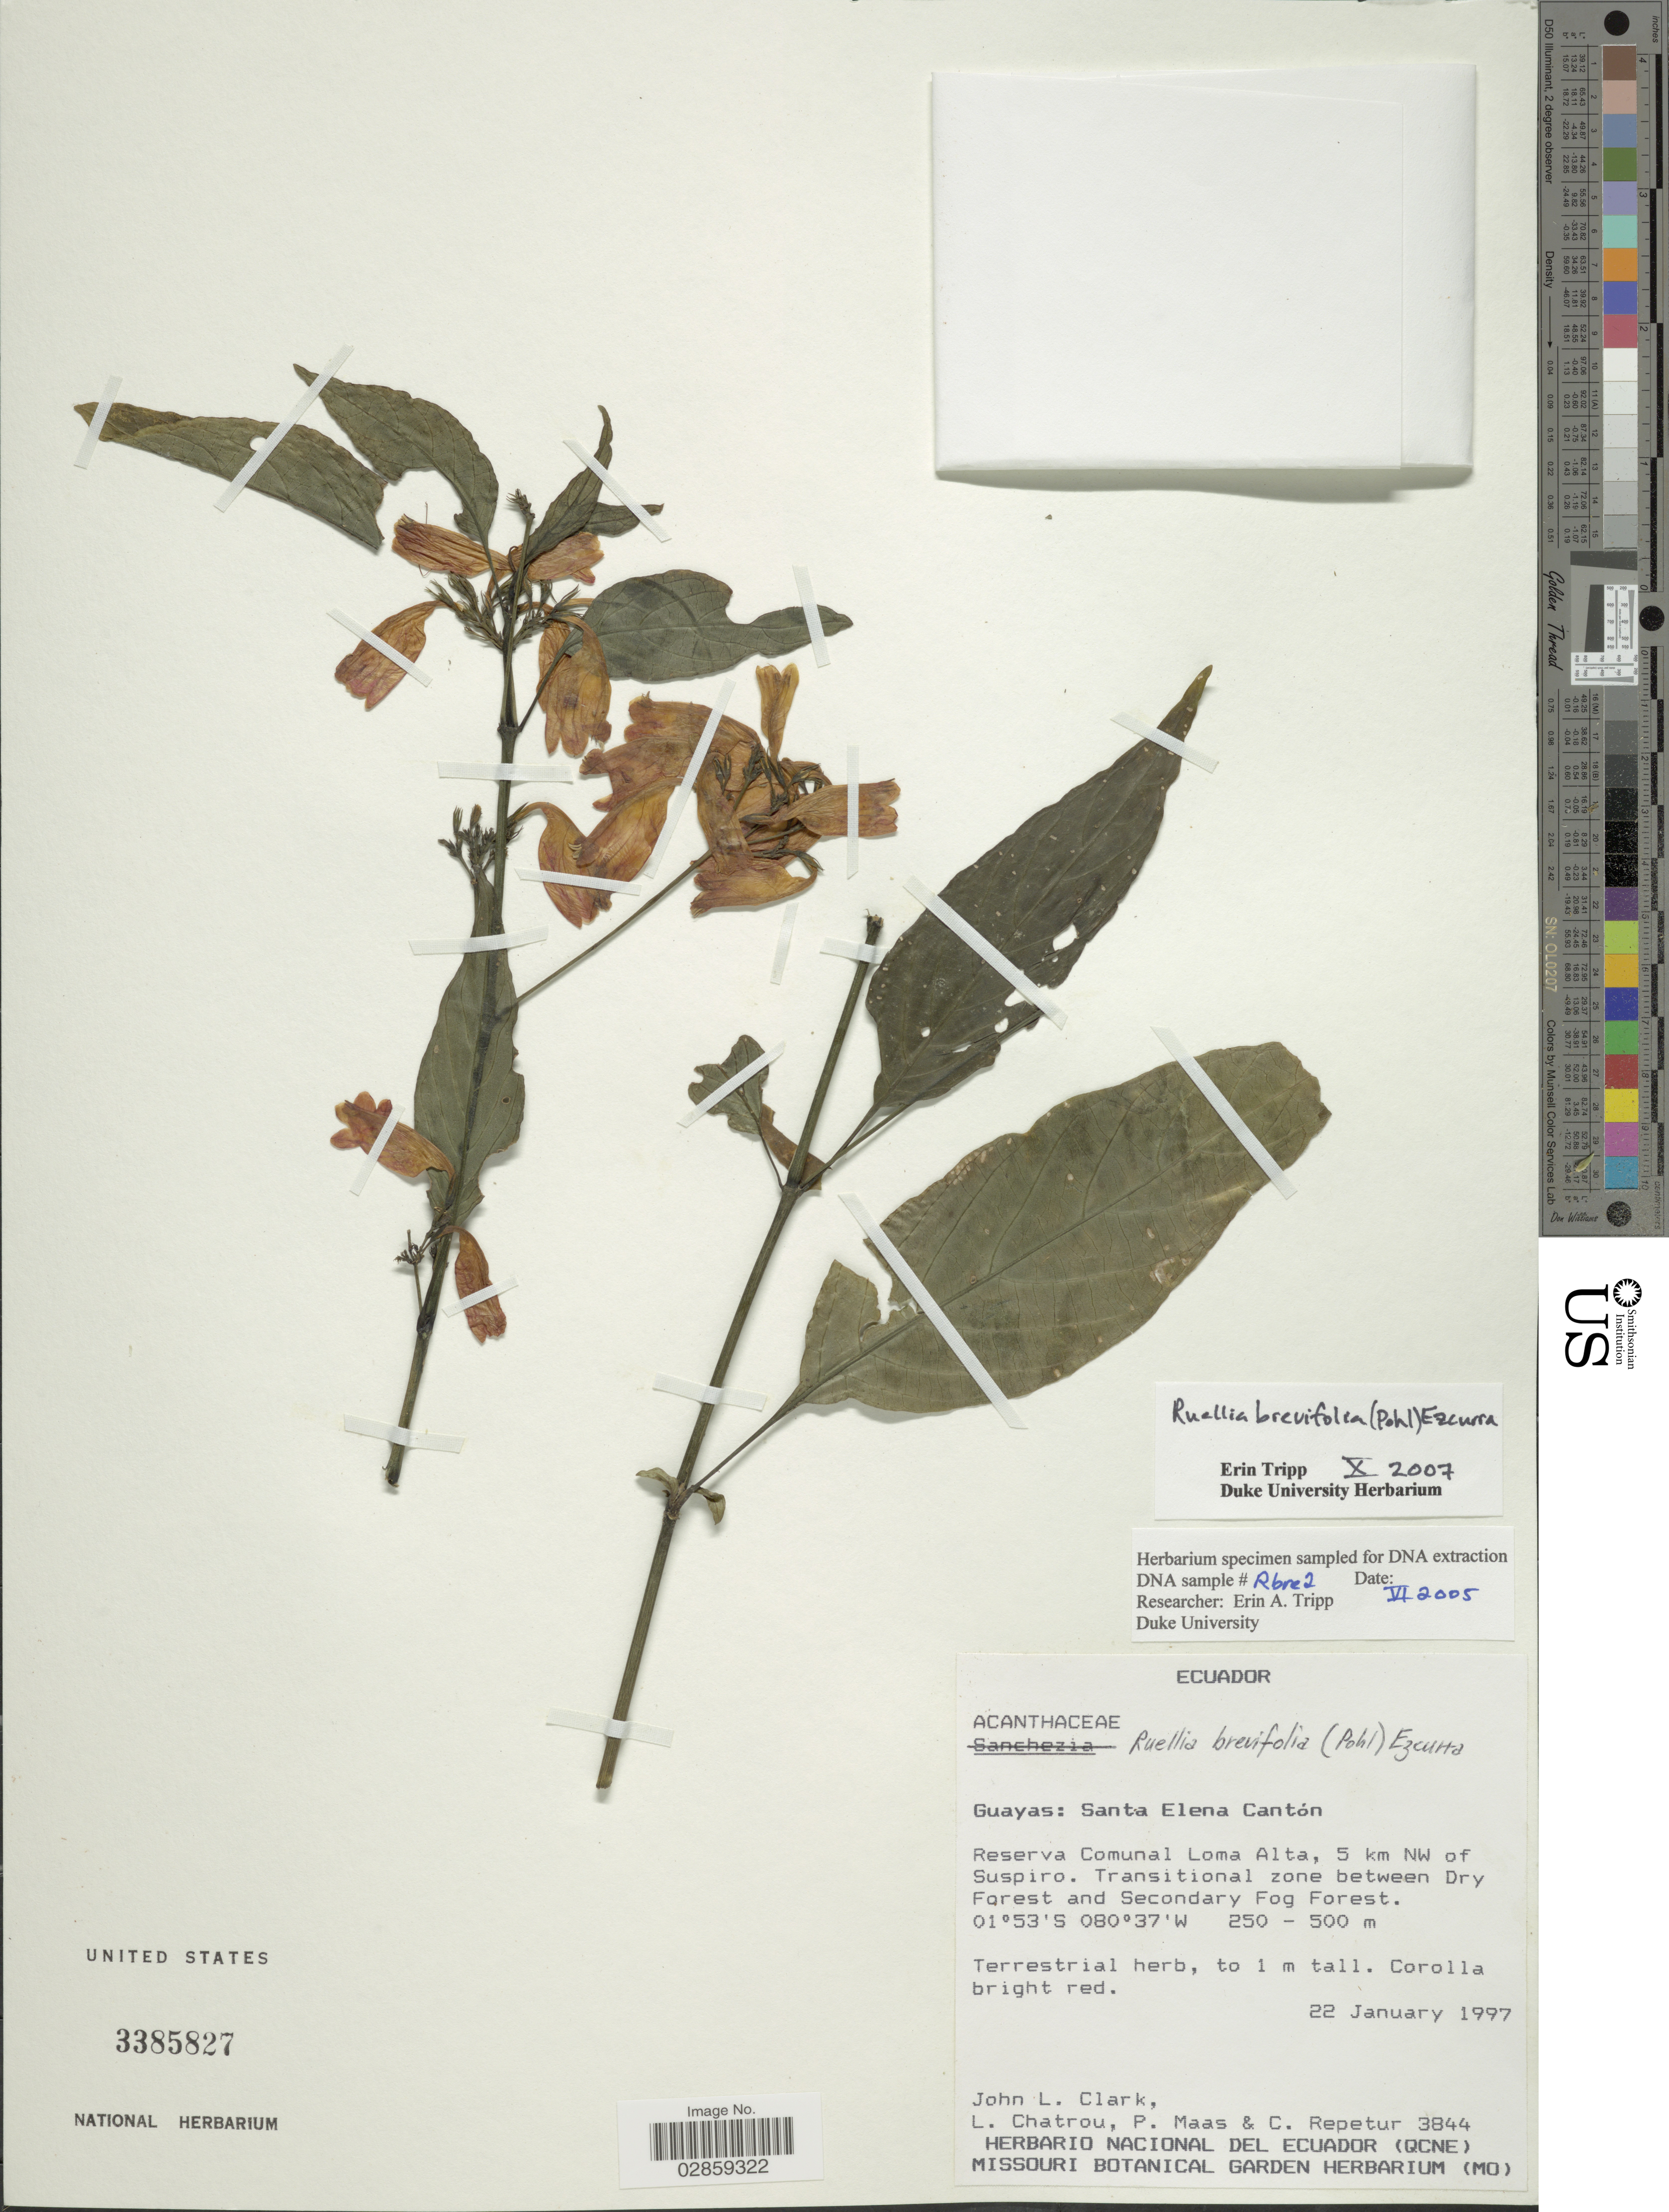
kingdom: Plantae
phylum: Tracheophyta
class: Magnoliopsida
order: Lamiales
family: Acanthaceae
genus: Ruellia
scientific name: Ruellia brevifolia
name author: (Pohl) C. Ezcurra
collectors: J. L. Clark, L. W. Chatrou, P. Maas & C. Repetur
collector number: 3844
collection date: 1997-01-22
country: Ecuador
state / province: Guayas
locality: Santa Elena Cantón, Reserva Comunal Loma Alta, 5 km NW of Suspiro. Transitional zone between Dry Forest and Secondary Fog Forest.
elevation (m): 250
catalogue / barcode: US 3385827